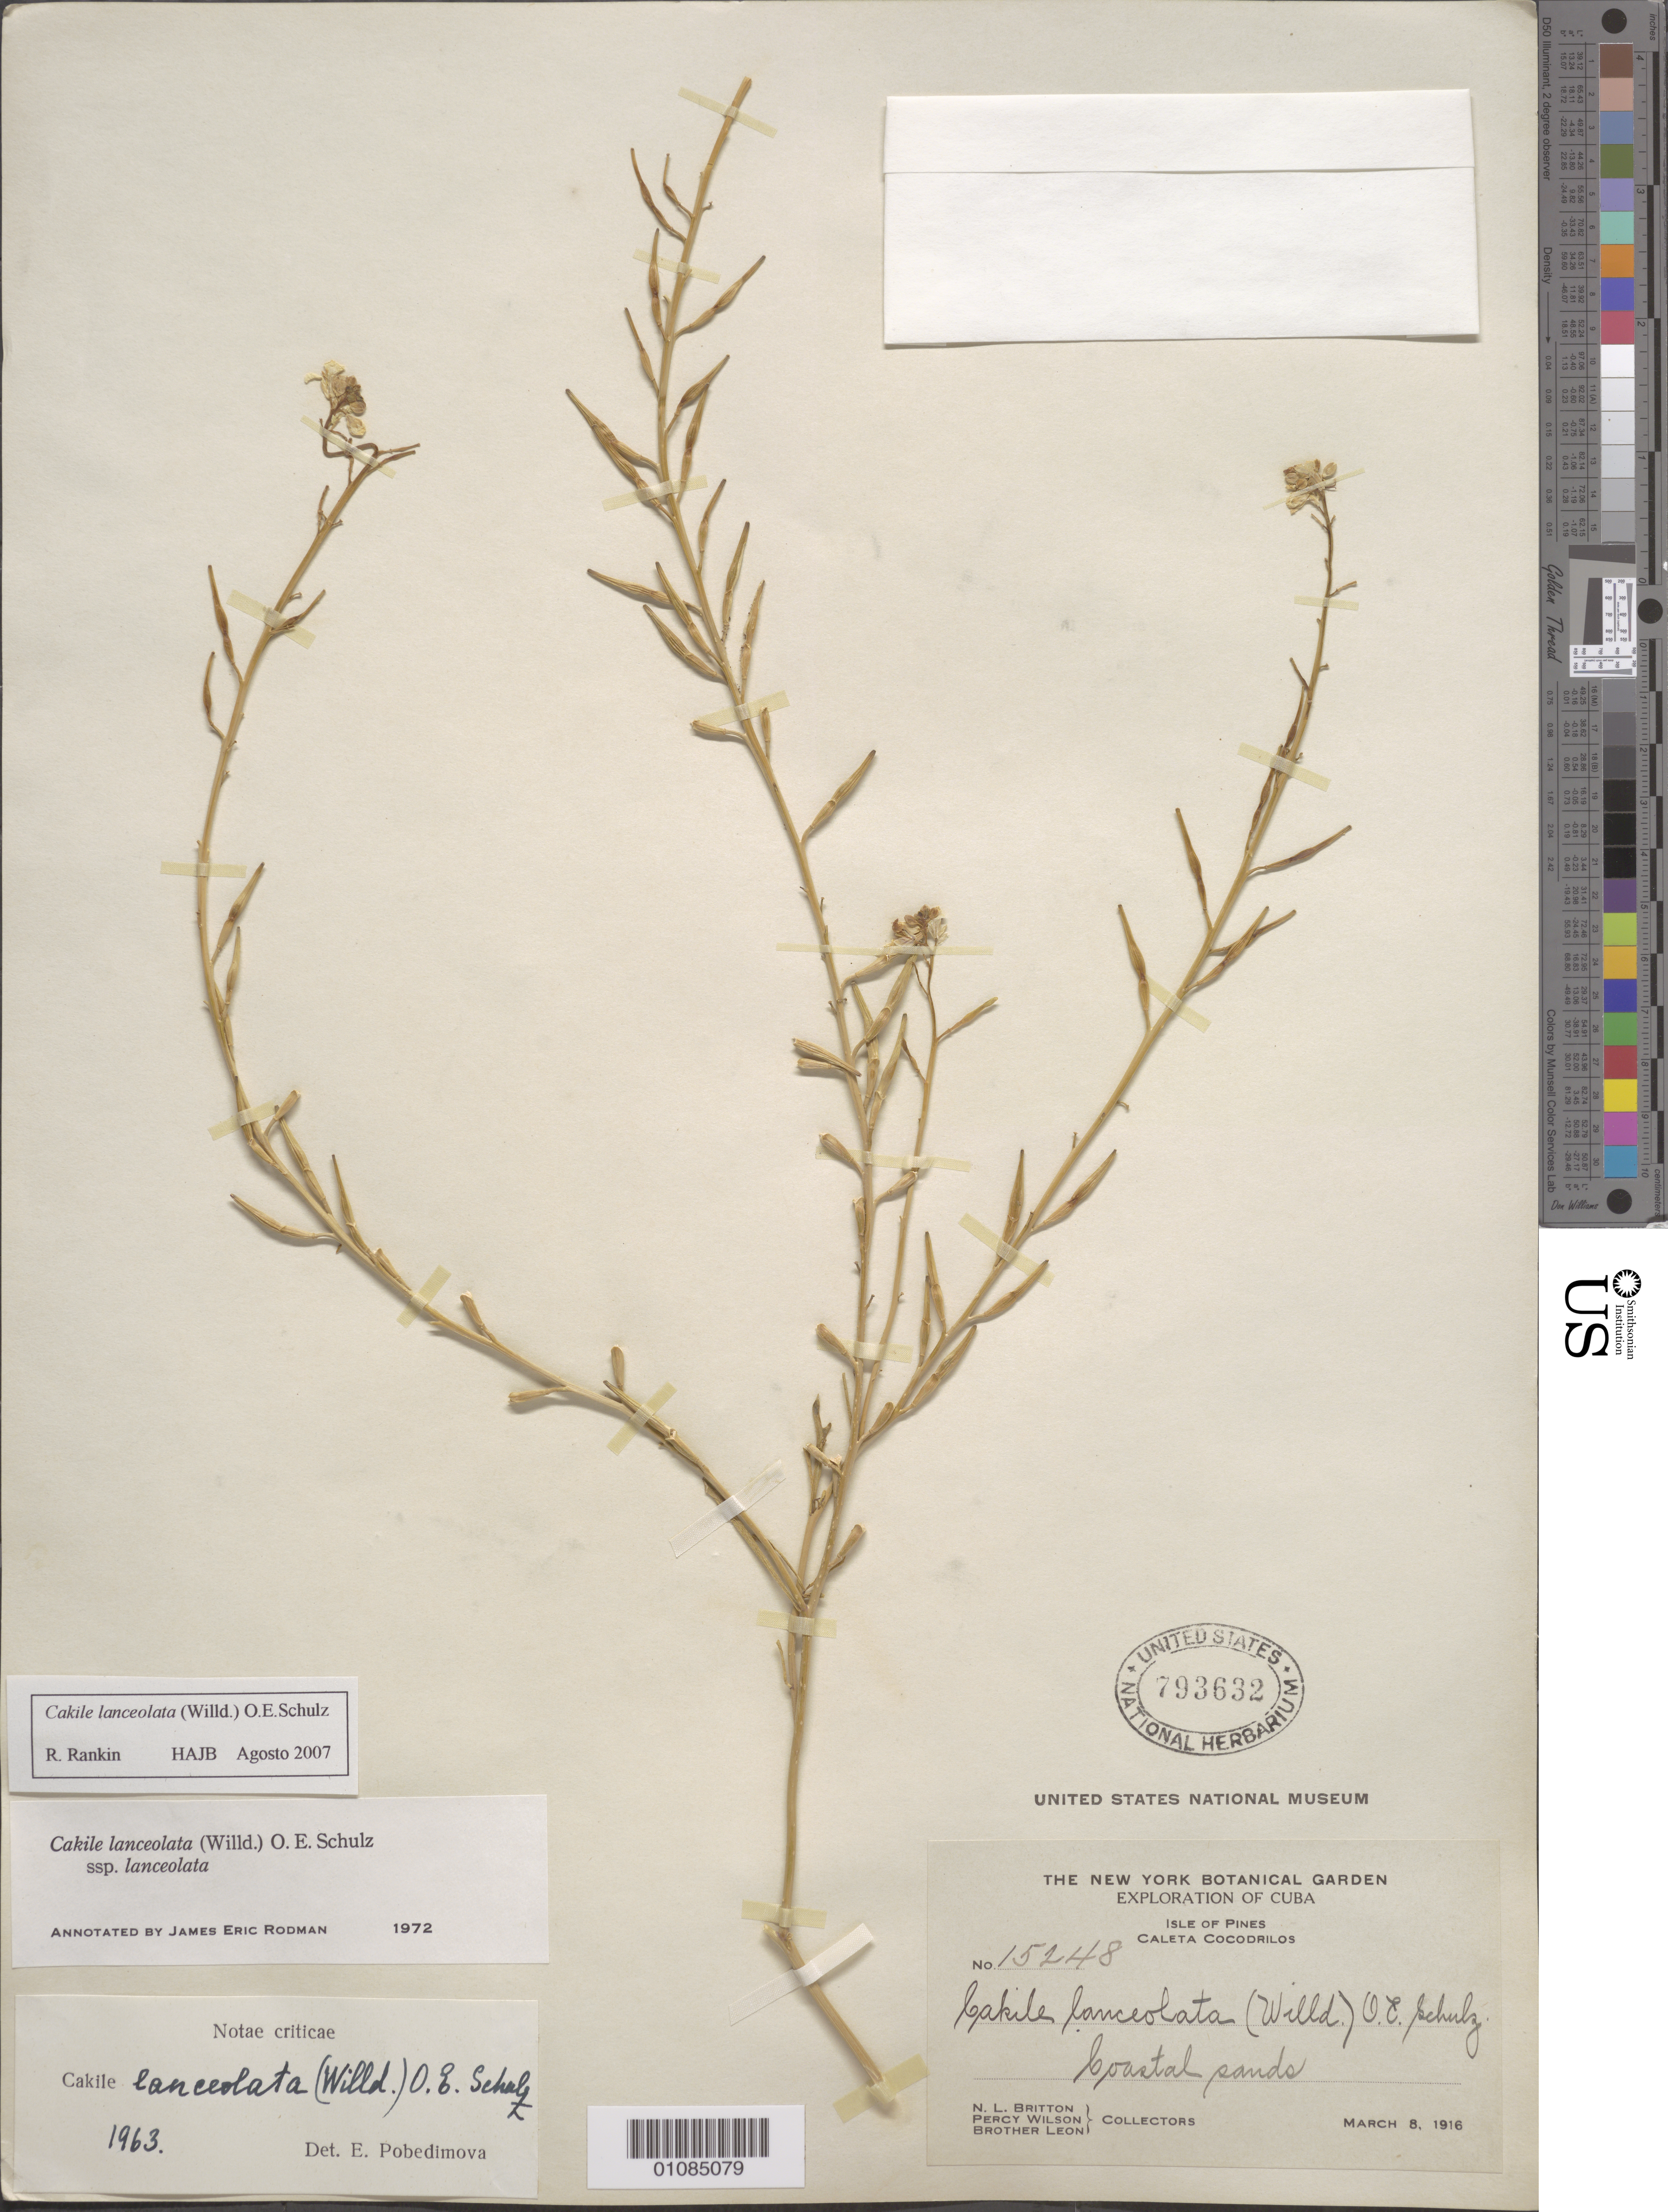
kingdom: Plantae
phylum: Tracheophyta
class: Magnoliopsida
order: Brassicales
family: Brassicaceae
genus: Cakile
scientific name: Cakile lanceolata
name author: (Willd.) O.E. Schulz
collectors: N. Britton, P. Wilson & Bro. León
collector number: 15248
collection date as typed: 08 Mar 1916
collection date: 1916-03-08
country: Cuba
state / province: Isla de La Juventud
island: Isla de la Juventud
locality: Cuba Isle of Pines: Caleta Cocodrilos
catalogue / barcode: US 793632